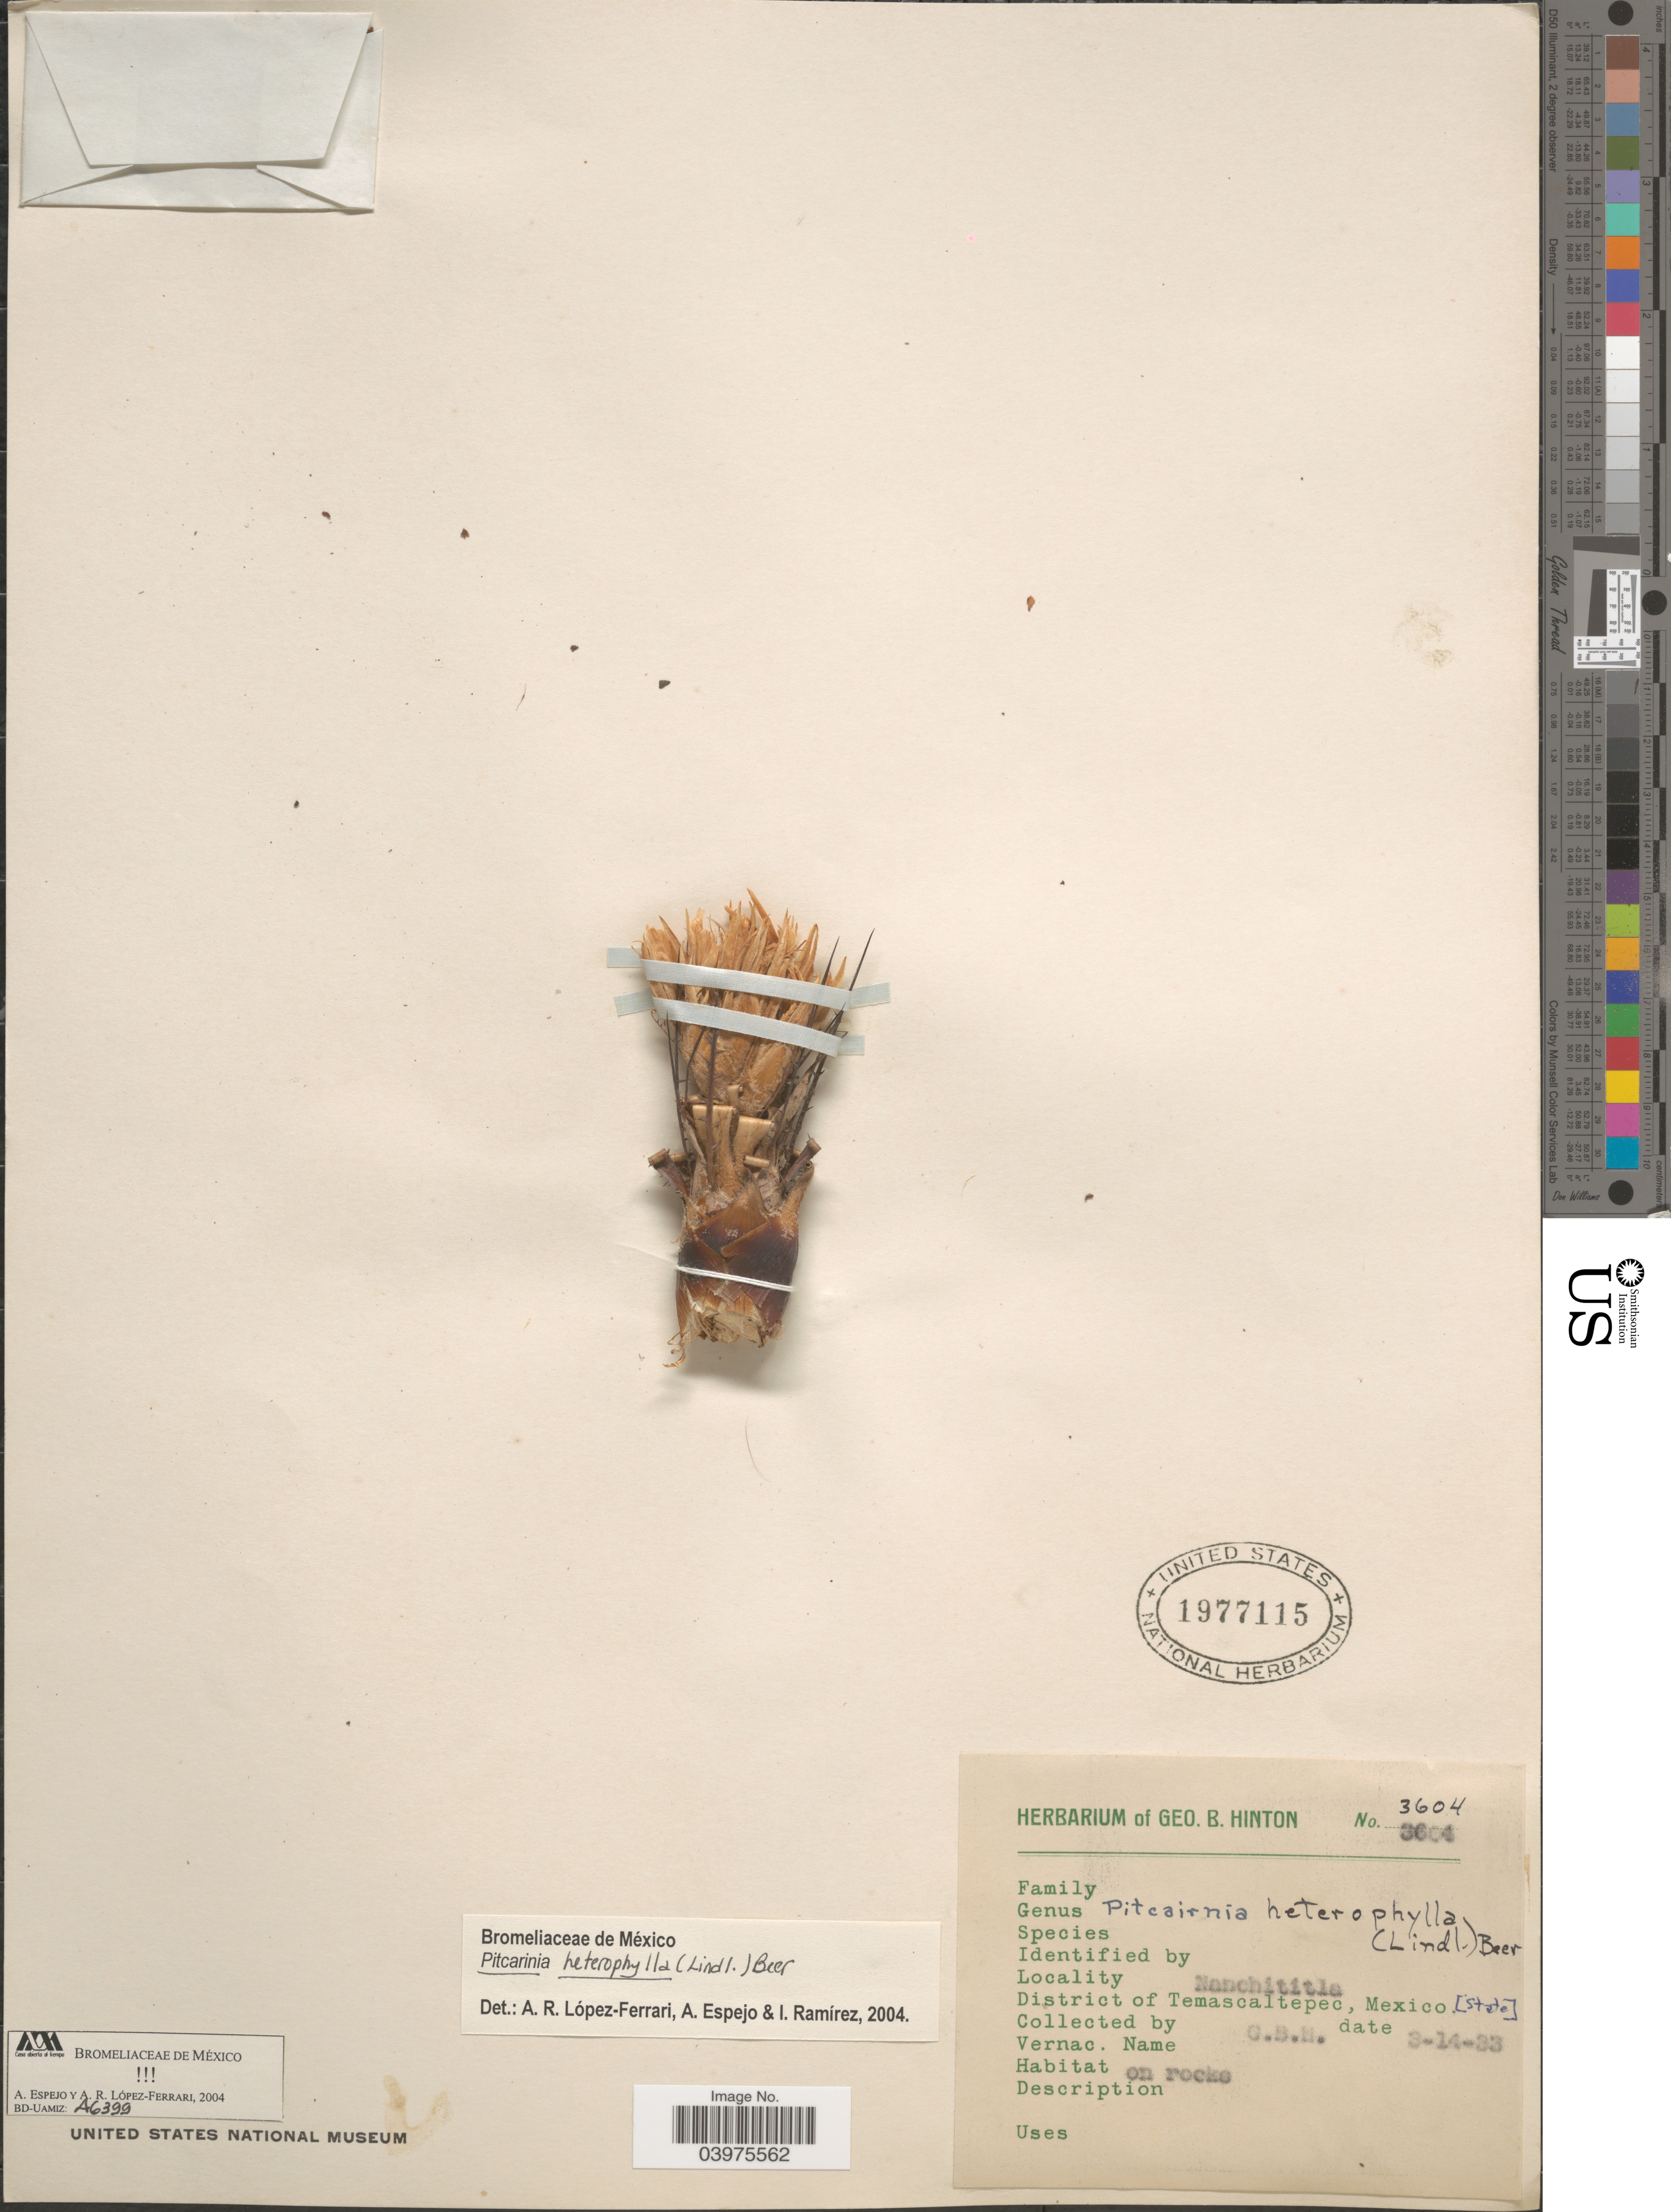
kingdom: Plantae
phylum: Tracheophyta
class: Liliopsida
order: Poales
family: Bromeliaceae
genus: Pitcairnia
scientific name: Pitcairnia heterophylla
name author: (Lindl.) Beer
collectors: G. B. Hinton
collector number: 3604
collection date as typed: Transcribed d/m/y: 14/3/33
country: Mexico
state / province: México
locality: Nanchititla. District of Temascaltepec.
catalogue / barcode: US 1977115